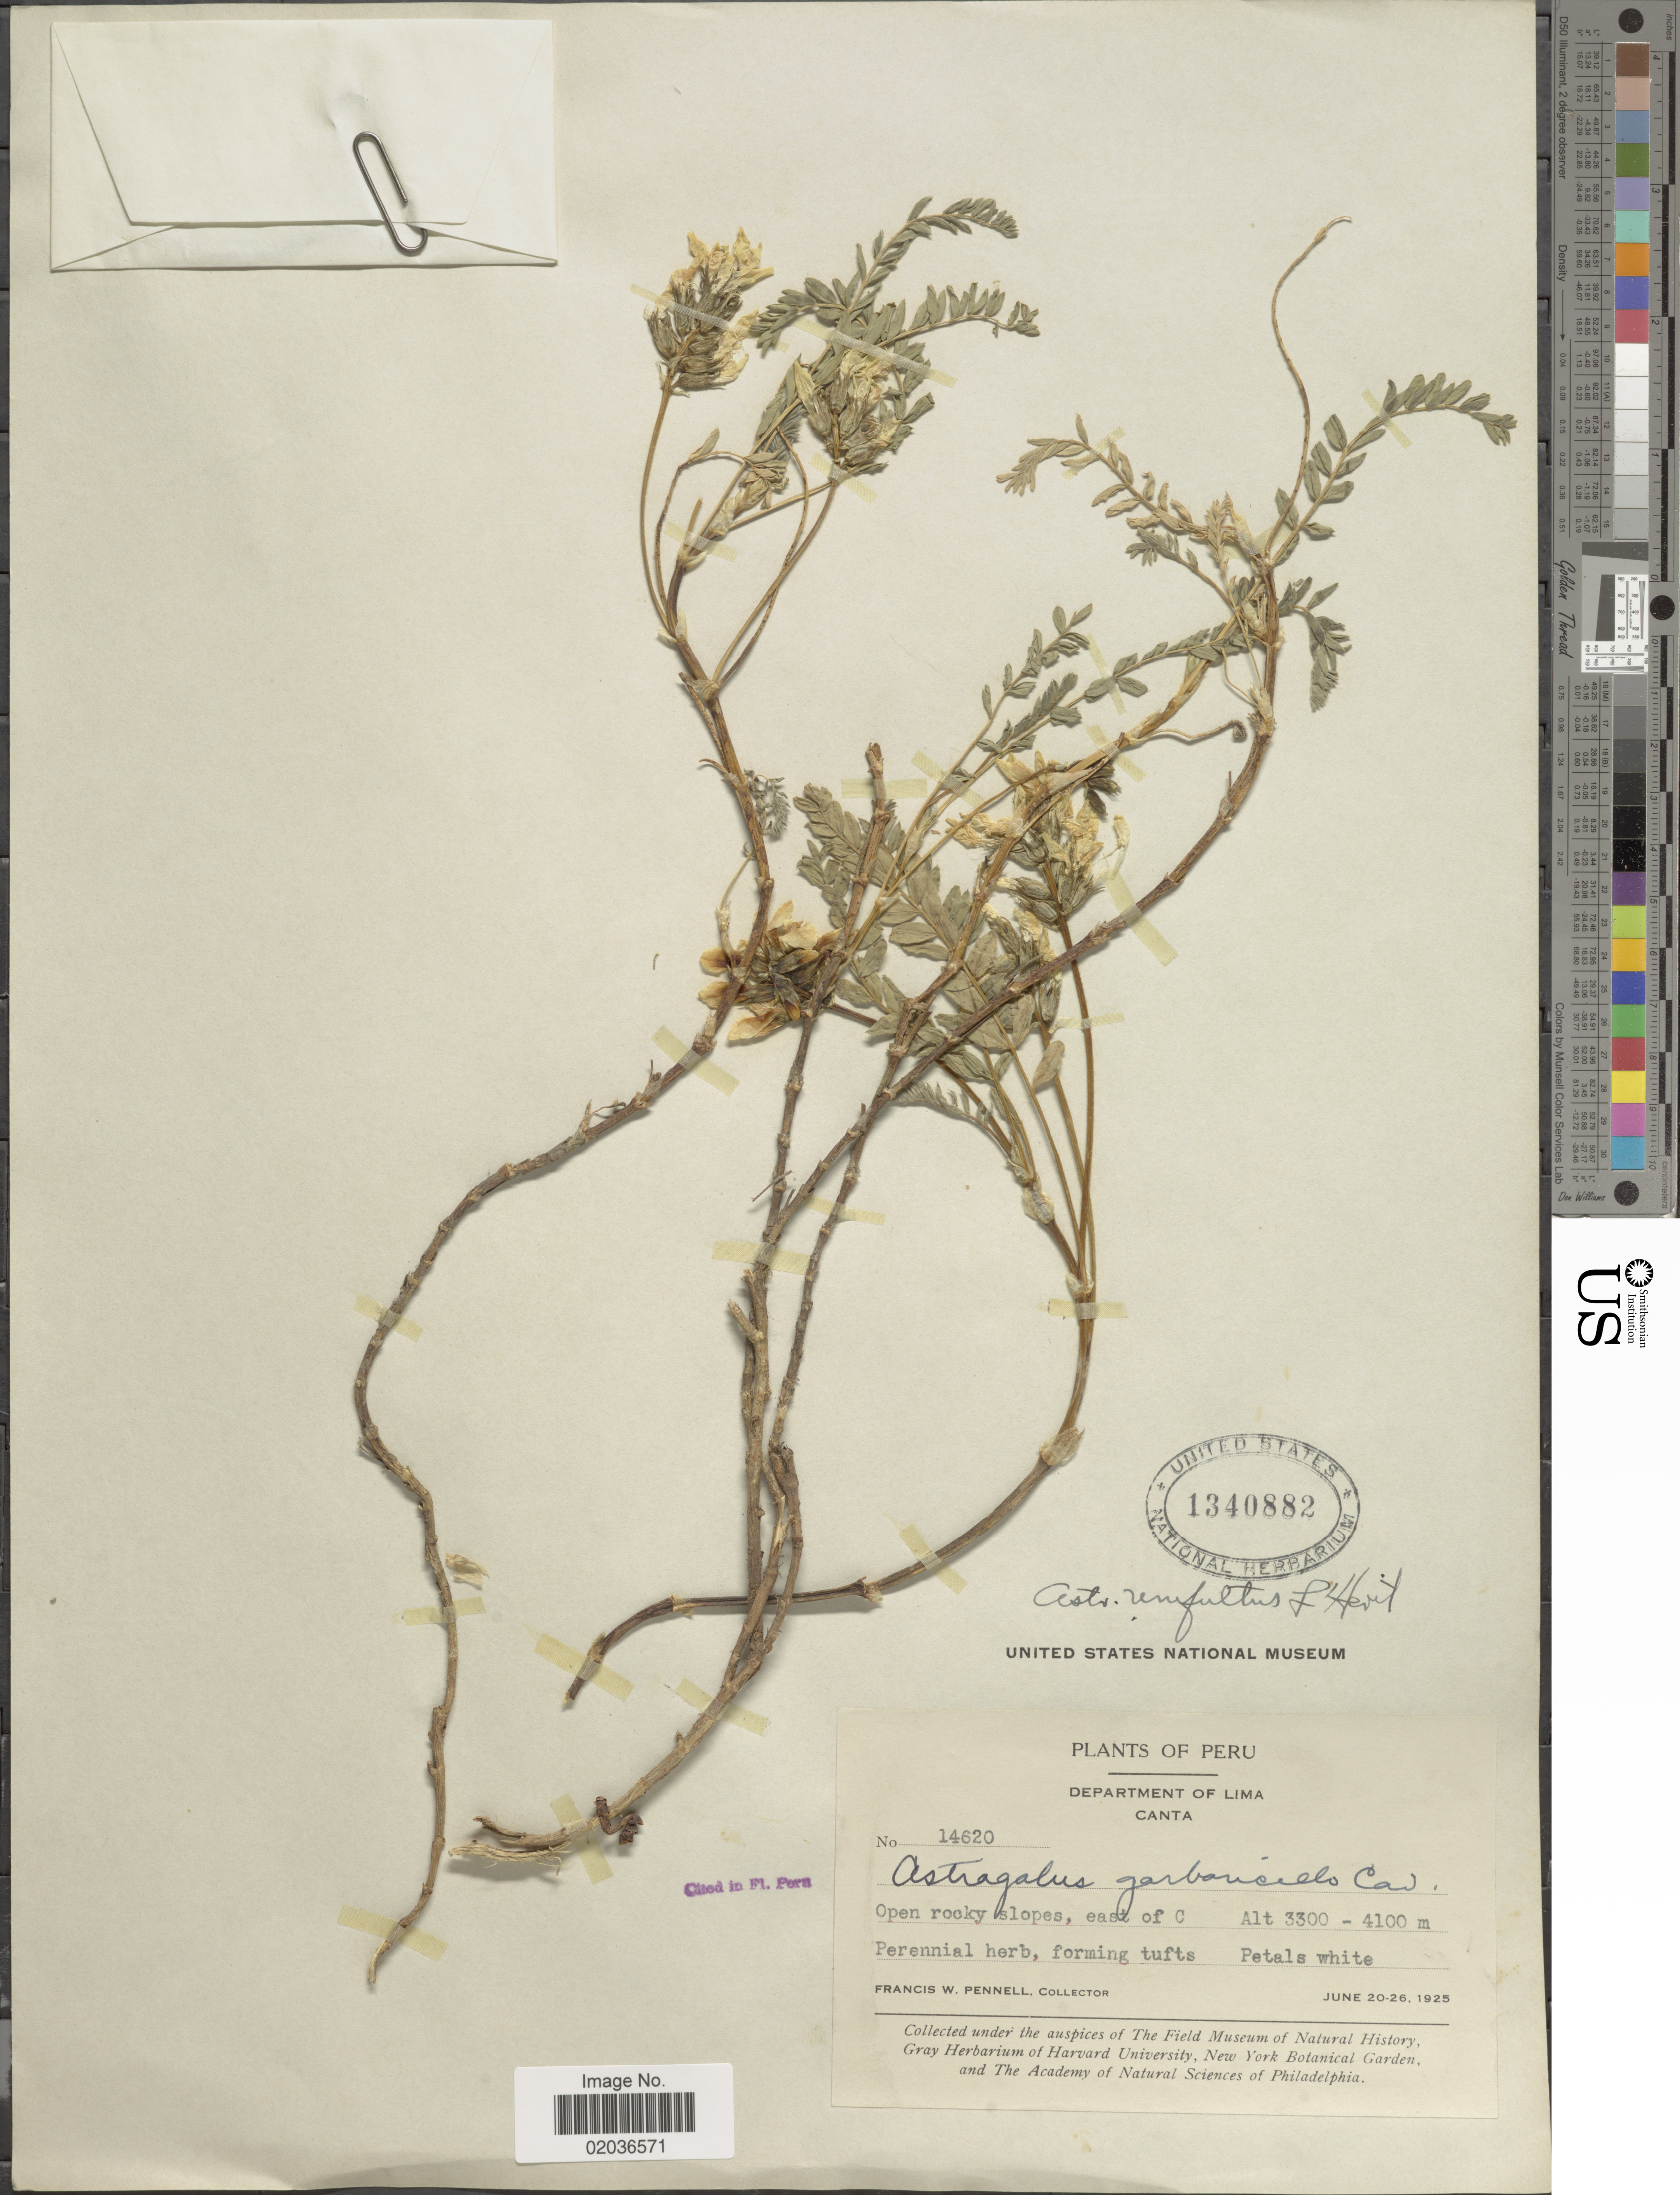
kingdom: Plantae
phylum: Tracheophyta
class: Magnoliopsida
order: Fabales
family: Fabaceae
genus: Astragalus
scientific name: Astragalus garbancillo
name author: Cav.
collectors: F. W. Pennell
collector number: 14620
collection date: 1925-06-20/1925-06-26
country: Peru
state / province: Lima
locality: Canta. Open rocky slopes, east of C.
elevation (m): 3300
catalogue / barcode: US 1340882